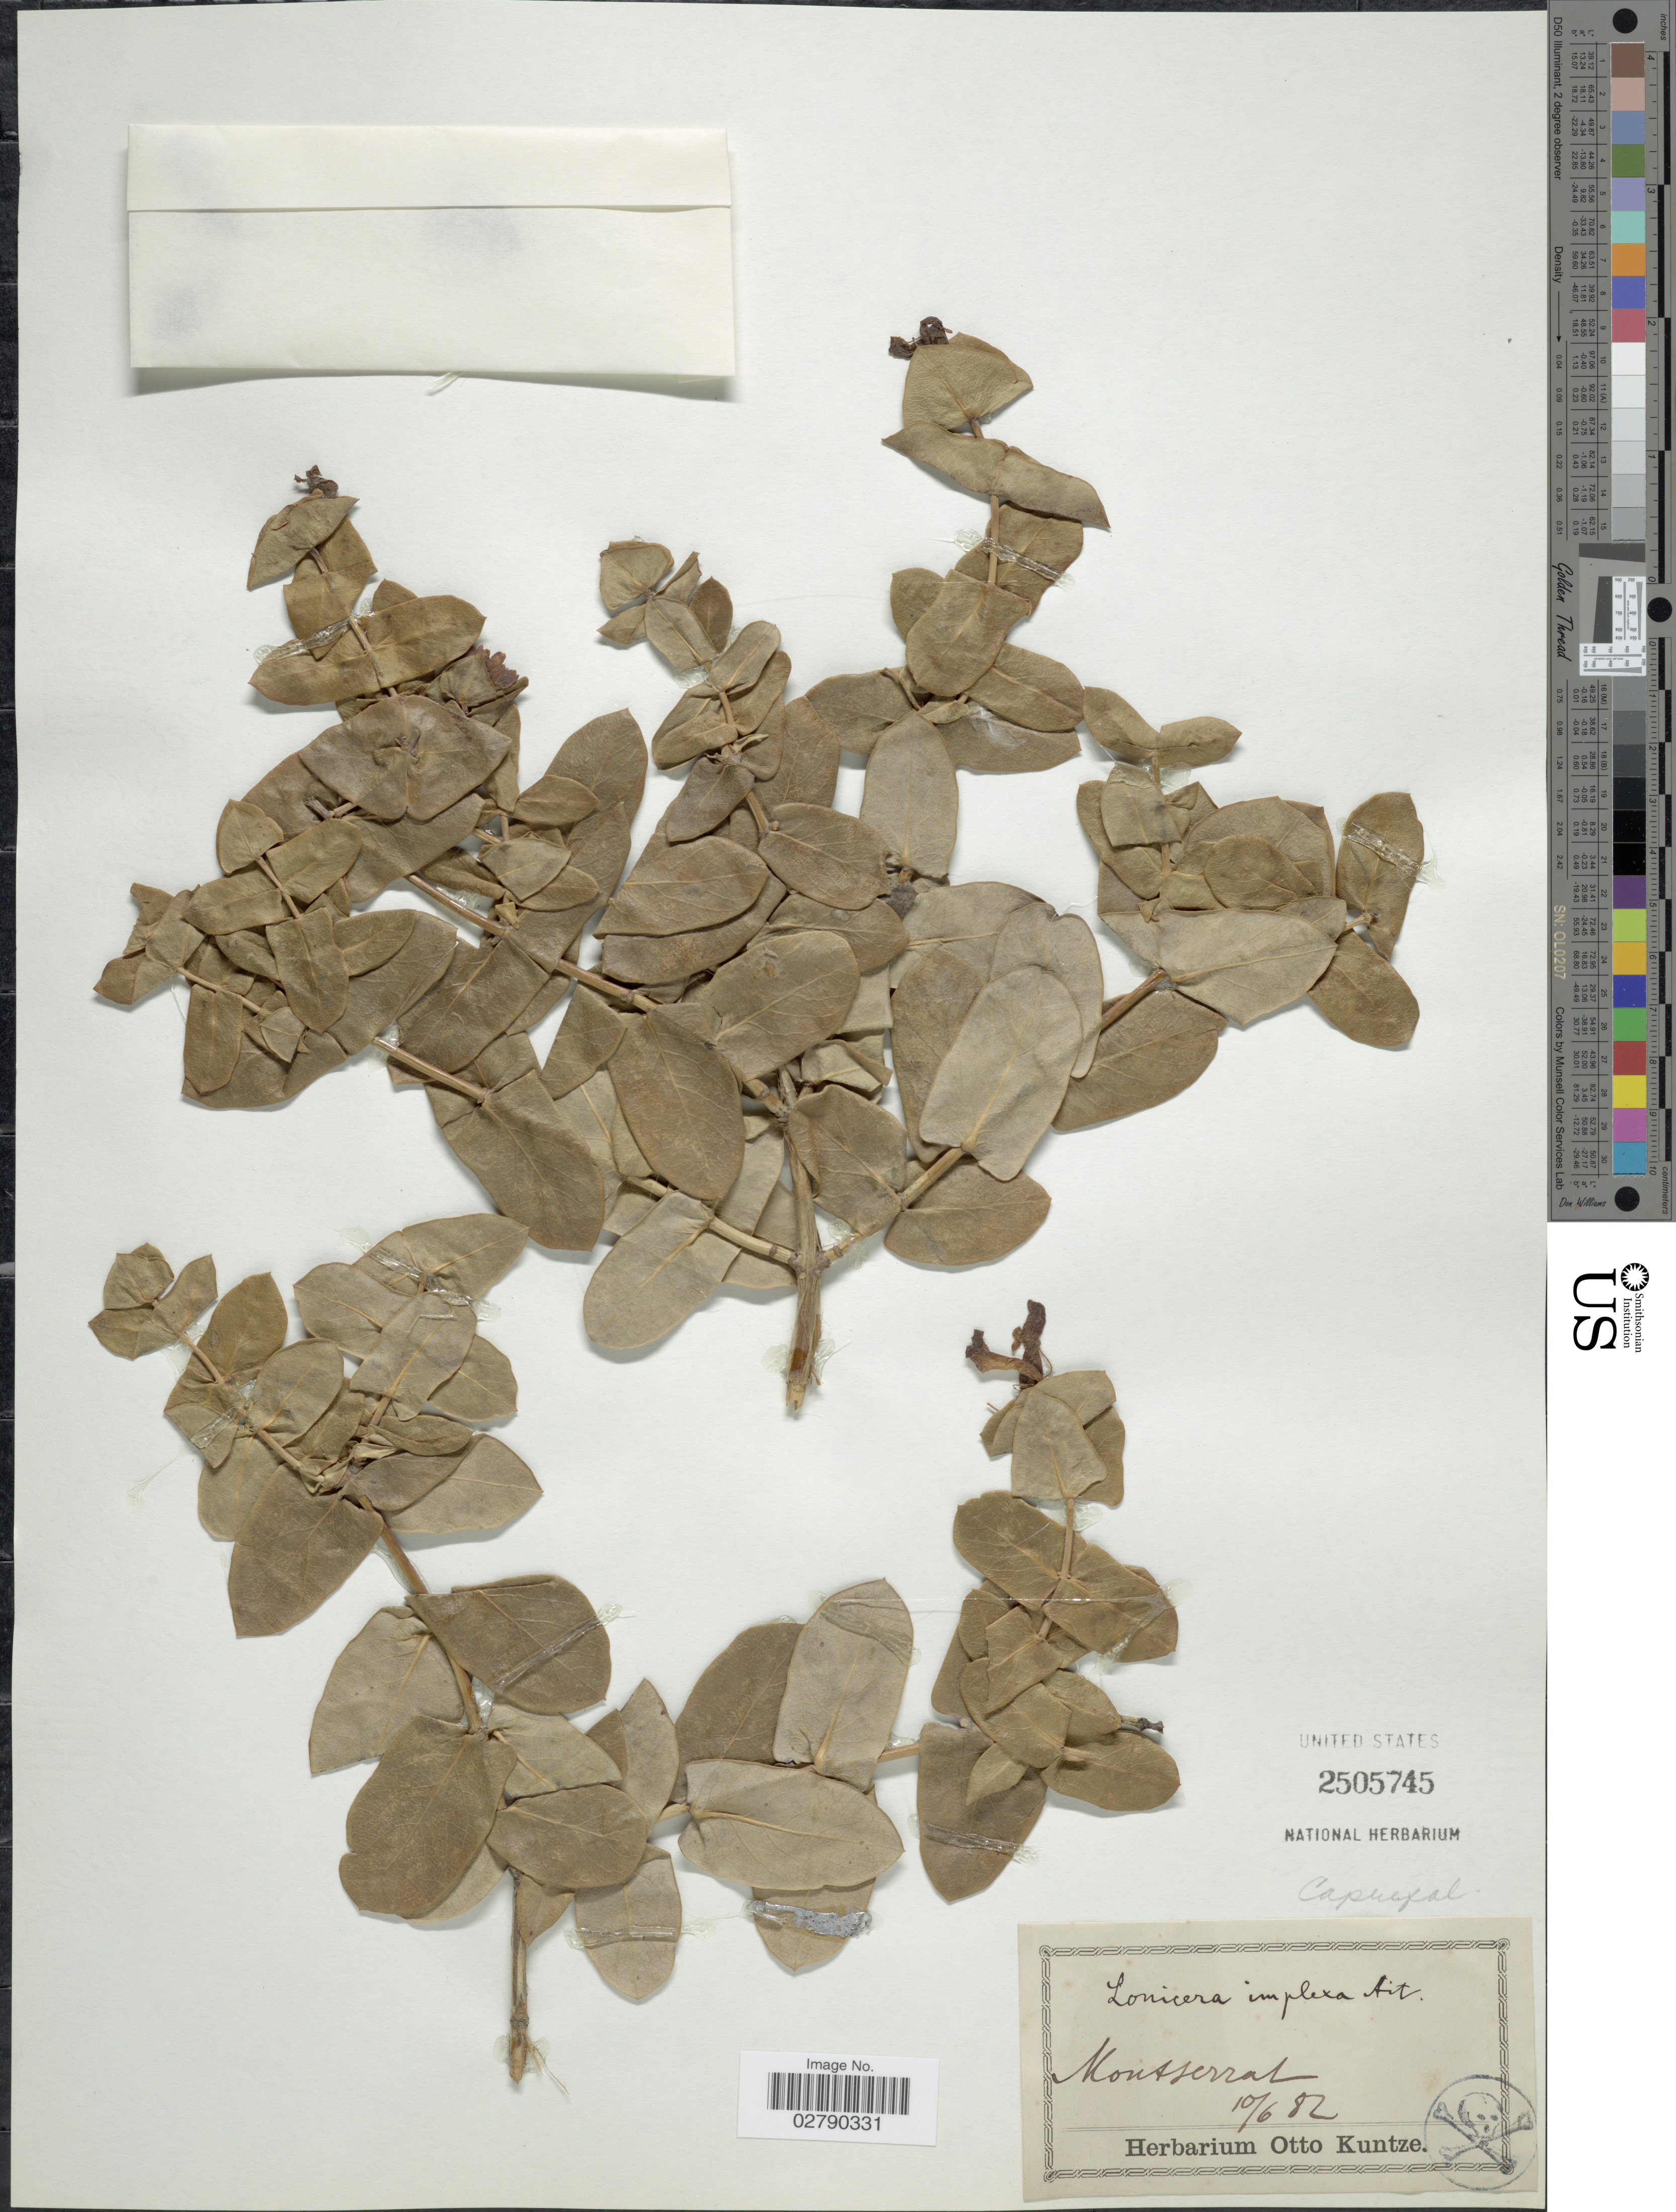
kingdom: Plantae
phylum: Tracheophyta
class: Magnoliopsida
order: Dipsacales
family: Caprifoliaceae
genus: Lonicera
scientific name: Lonicera implexa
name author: Aiton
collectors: ex herb. Otto Kuntze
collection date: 1882-06-10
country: Spain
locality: Montserrat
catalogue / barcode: US 2505745